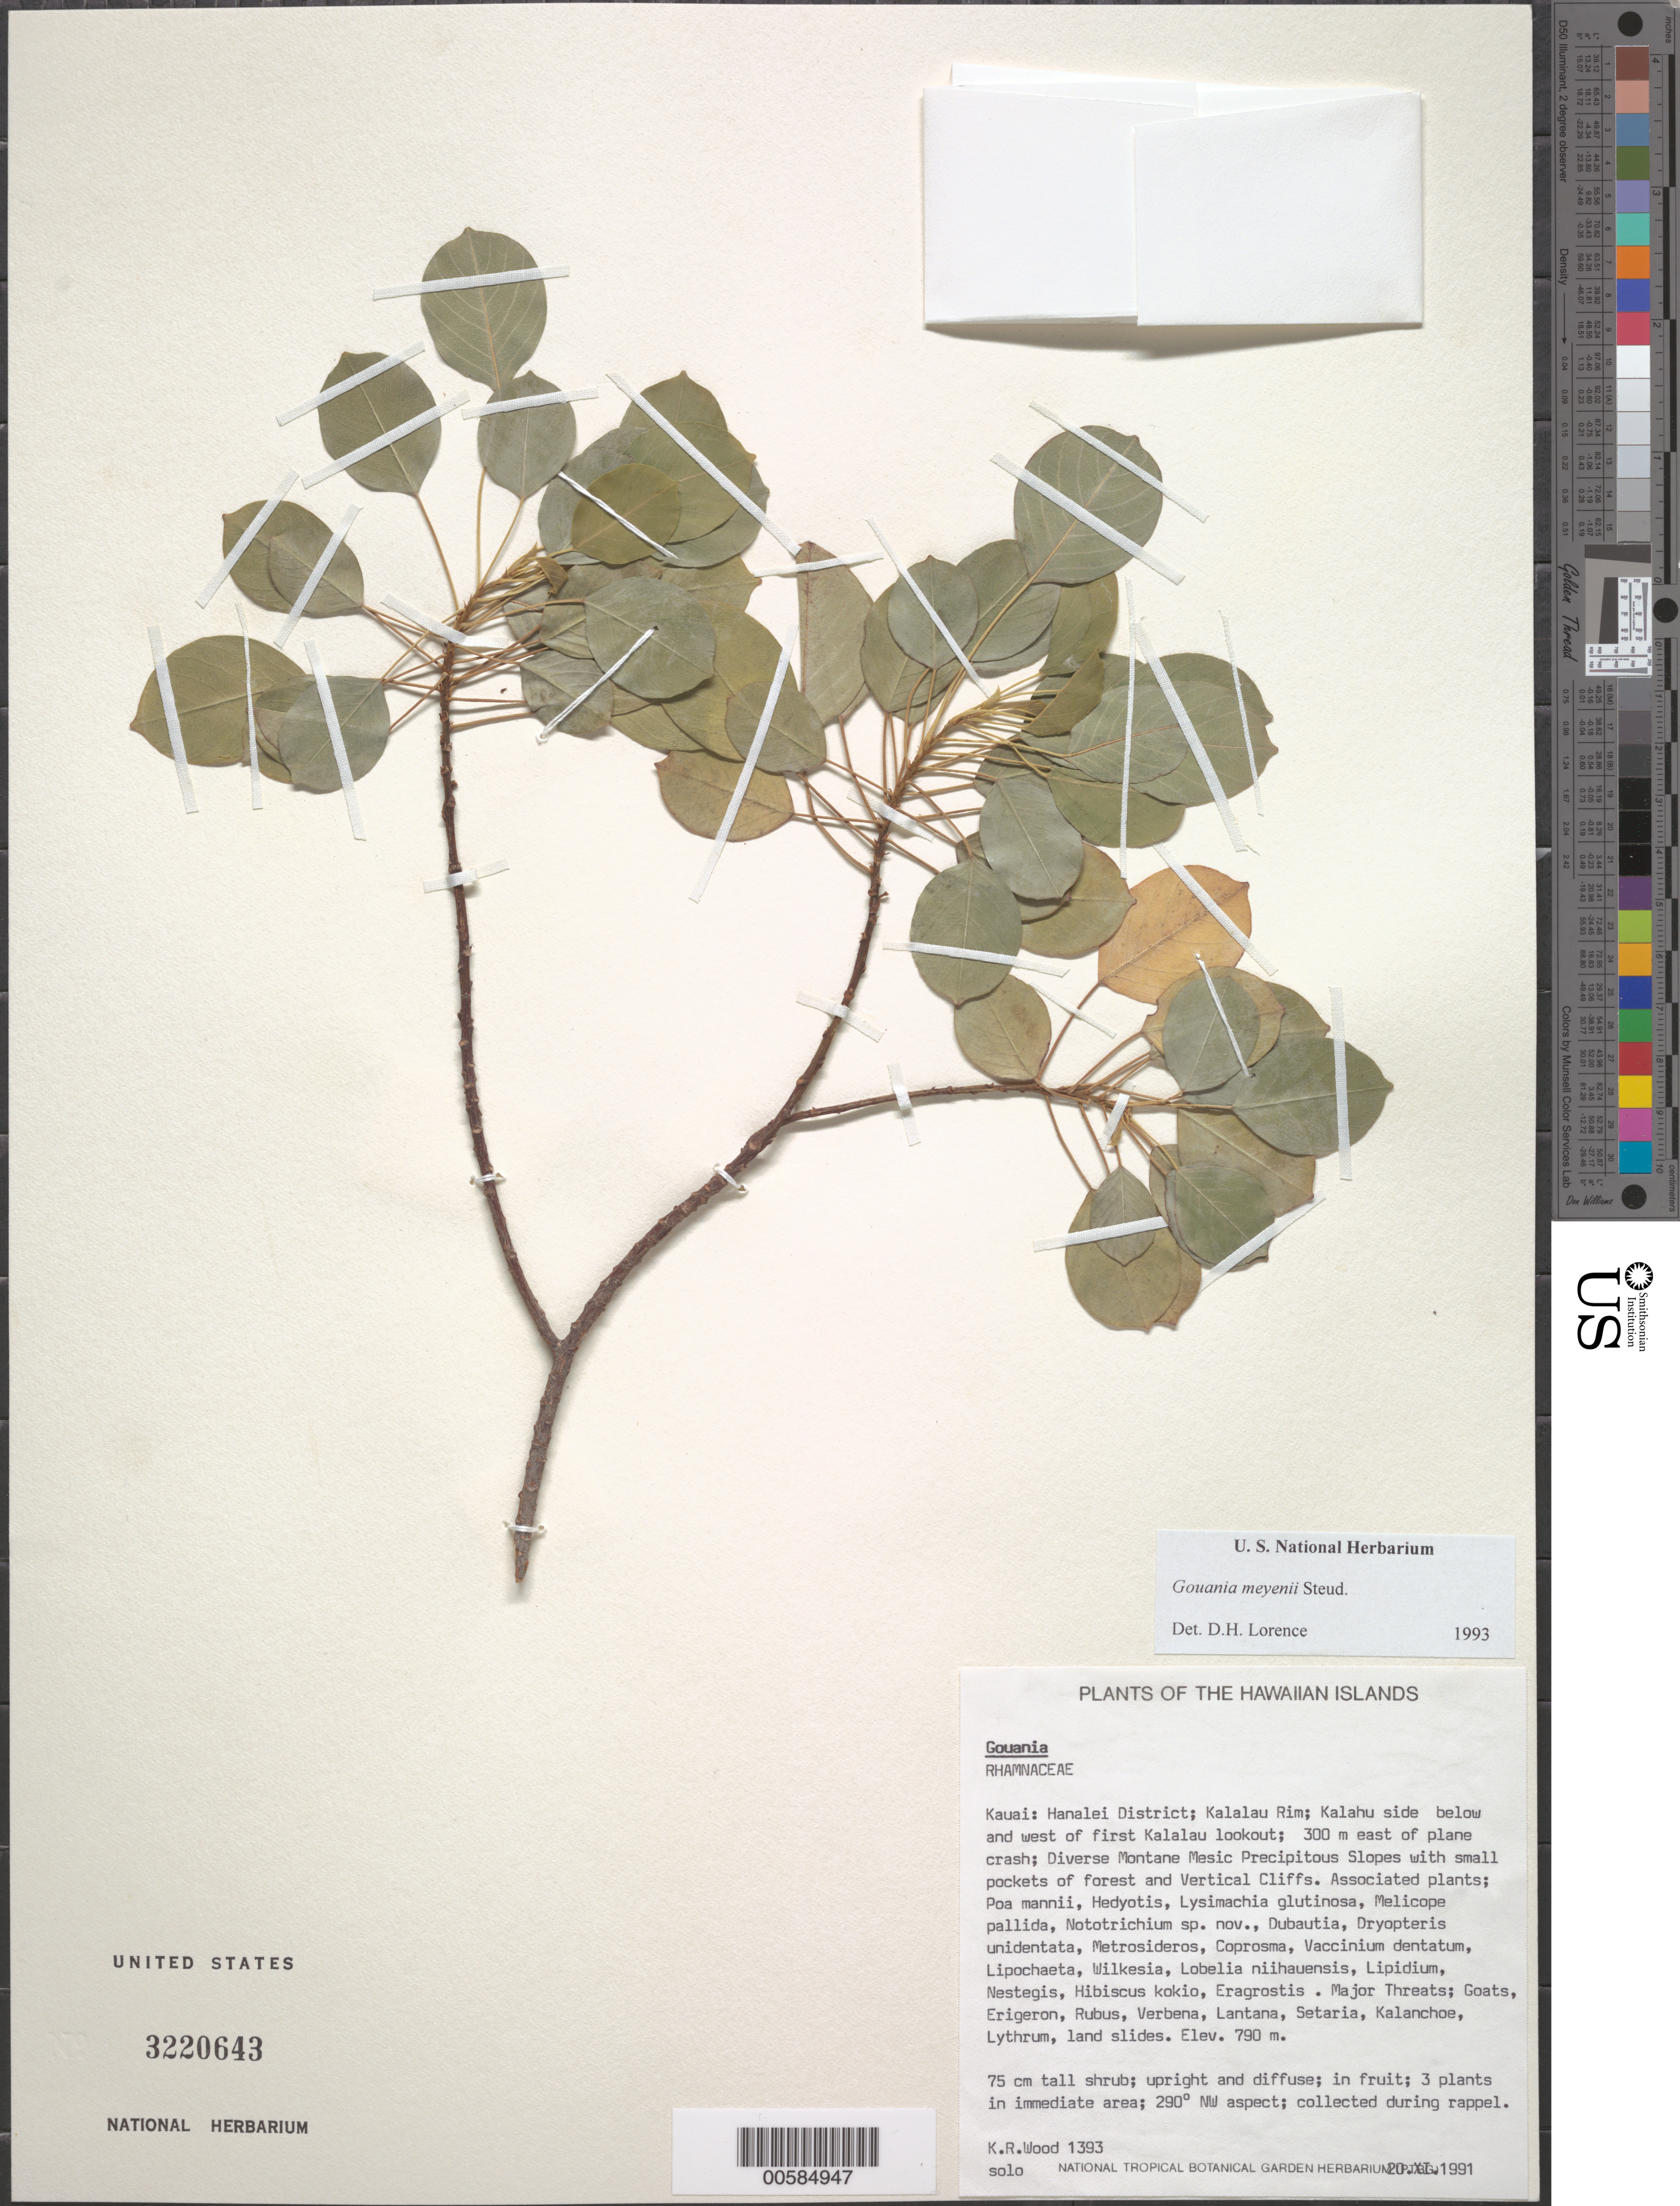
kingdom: Plantae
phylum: Tracheophyta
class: Magnoliopsida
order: Rosales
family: Rhamnaceae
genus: Gouania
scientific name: Gouania meyenii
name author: Steud.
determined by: Lorence, David H., (PTBG), National Tropical Botanical Garden (UNITED STATES)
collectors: K. R. Wood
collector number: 1393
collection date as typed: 20 Nov 1991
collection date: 1991-11-20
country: United States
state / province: Hawaii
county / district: Kauai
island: Kaua'i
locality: Hanalei Dist; Kalalau Rim; Kalahu side below and W of first Kalalau lookout; 300 m E of plane crash.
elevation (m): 790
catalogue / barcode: US 3220643